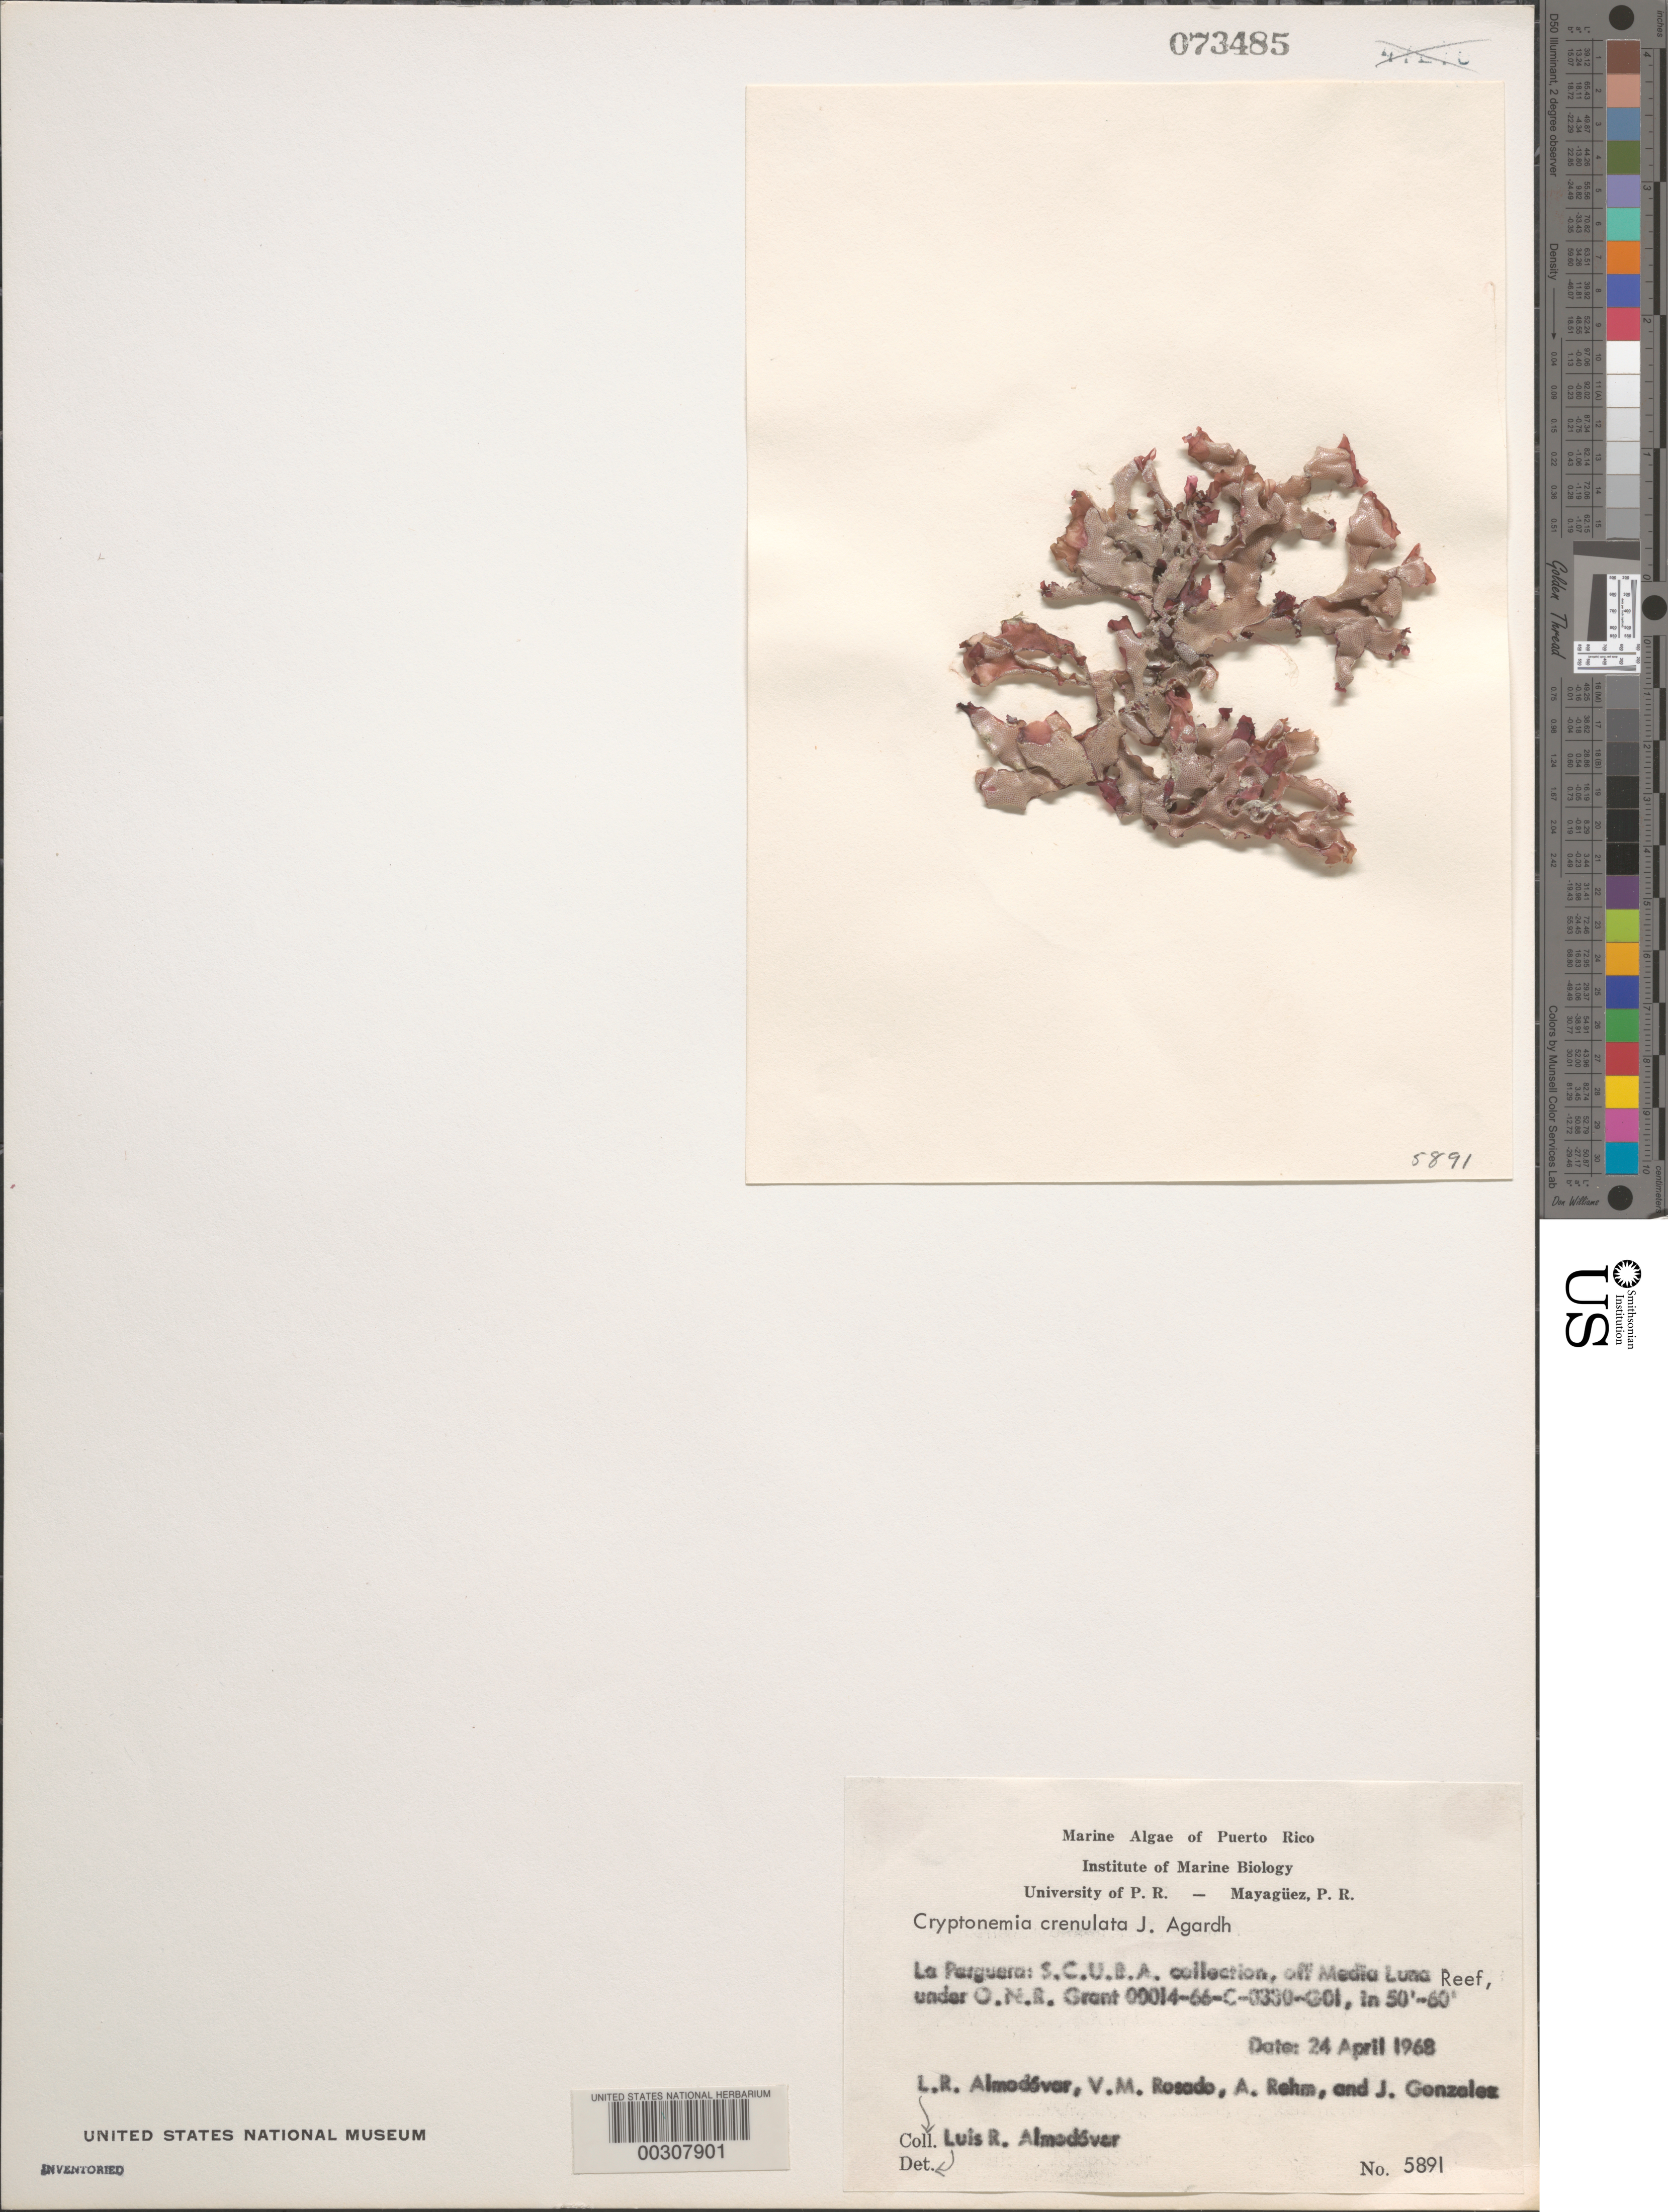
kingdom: Plantae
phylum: Rhodophyta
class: Florideophyceae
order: Halymeniales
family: Halymeniaceae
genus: Cryptonemia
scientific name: Cryptonemia crenulata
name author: (J. Agardh) J. Agardh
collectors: L. Almodovar, V. Rosado, A. Rehm & J. Gonzalez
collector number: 5891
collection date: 1968-04-24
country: Puerto Rico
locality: Off Media Luna Reef, under O.N.R. Grant 0014-66-C-0330-G01.